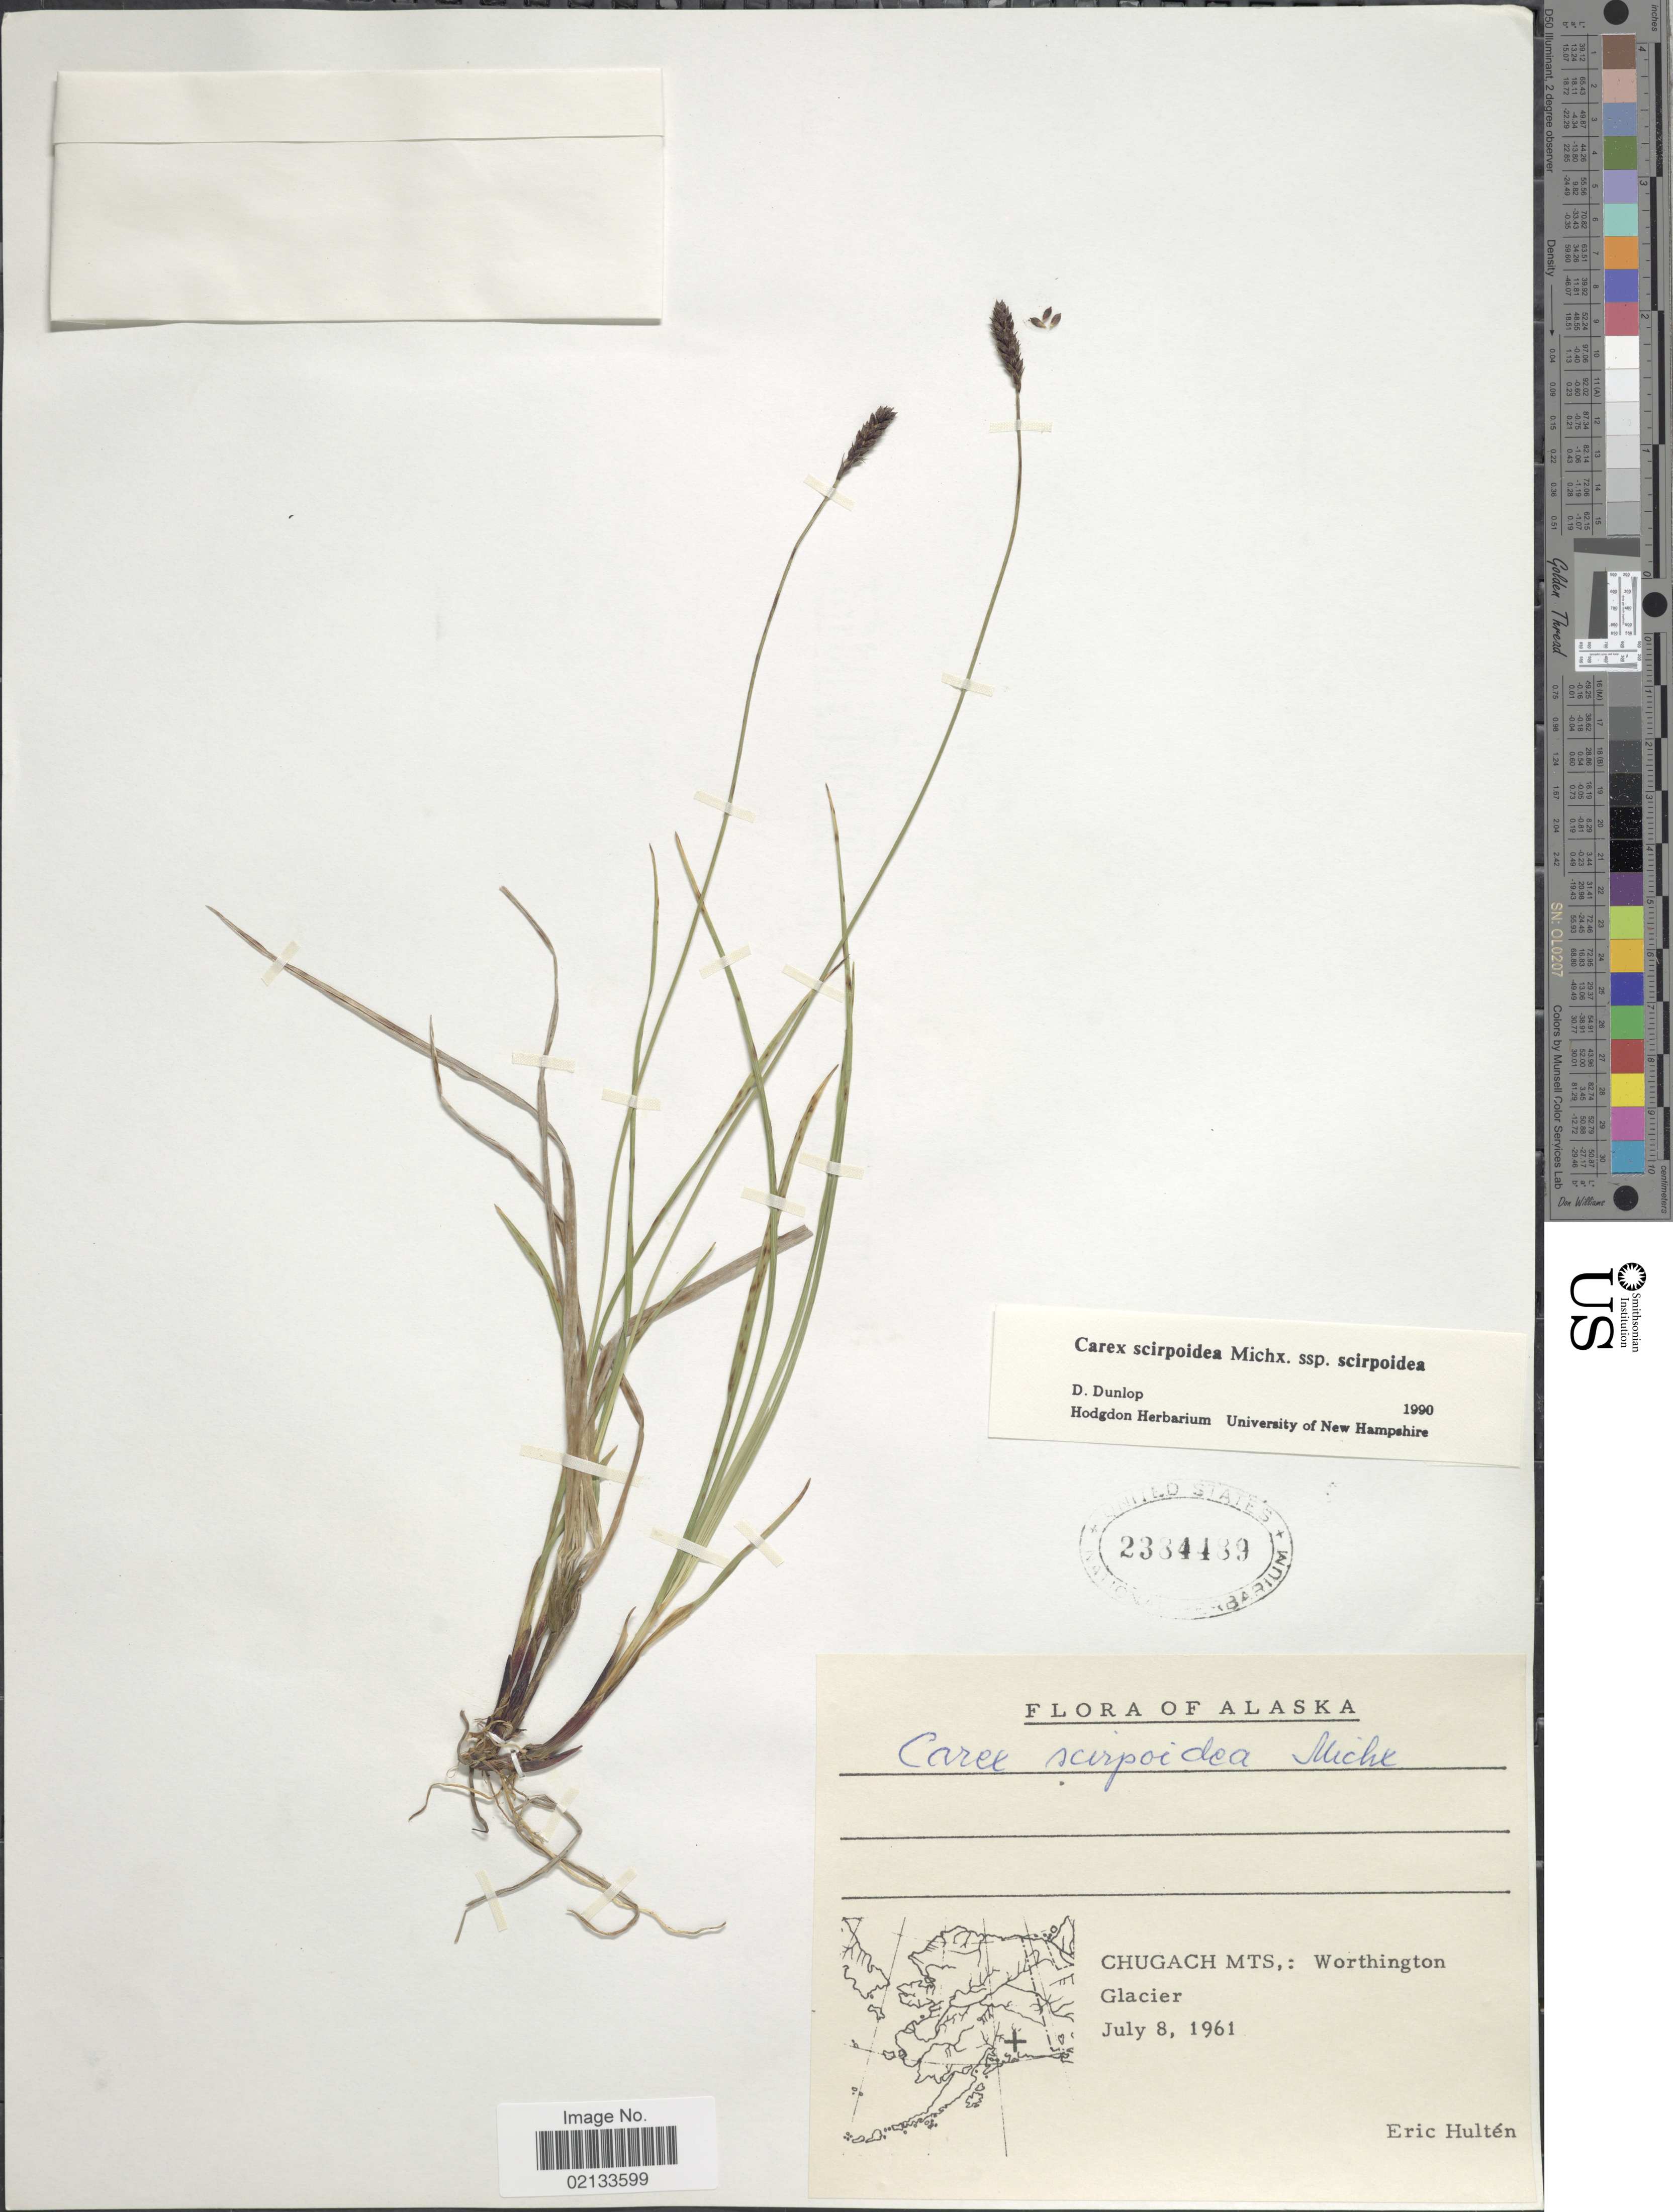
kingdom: Plantae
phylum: Tracheophyta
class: Liliopsida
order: Poales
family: Cyperaceae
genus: Carex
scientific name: Carex scirpoidea subsp. scirpoidea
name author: Michx.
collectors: E. G. Hultén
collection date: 1961-07-08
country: United States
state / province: Alaska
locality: Chugach Mts: Worthington Glacier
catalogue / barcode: US 2334489